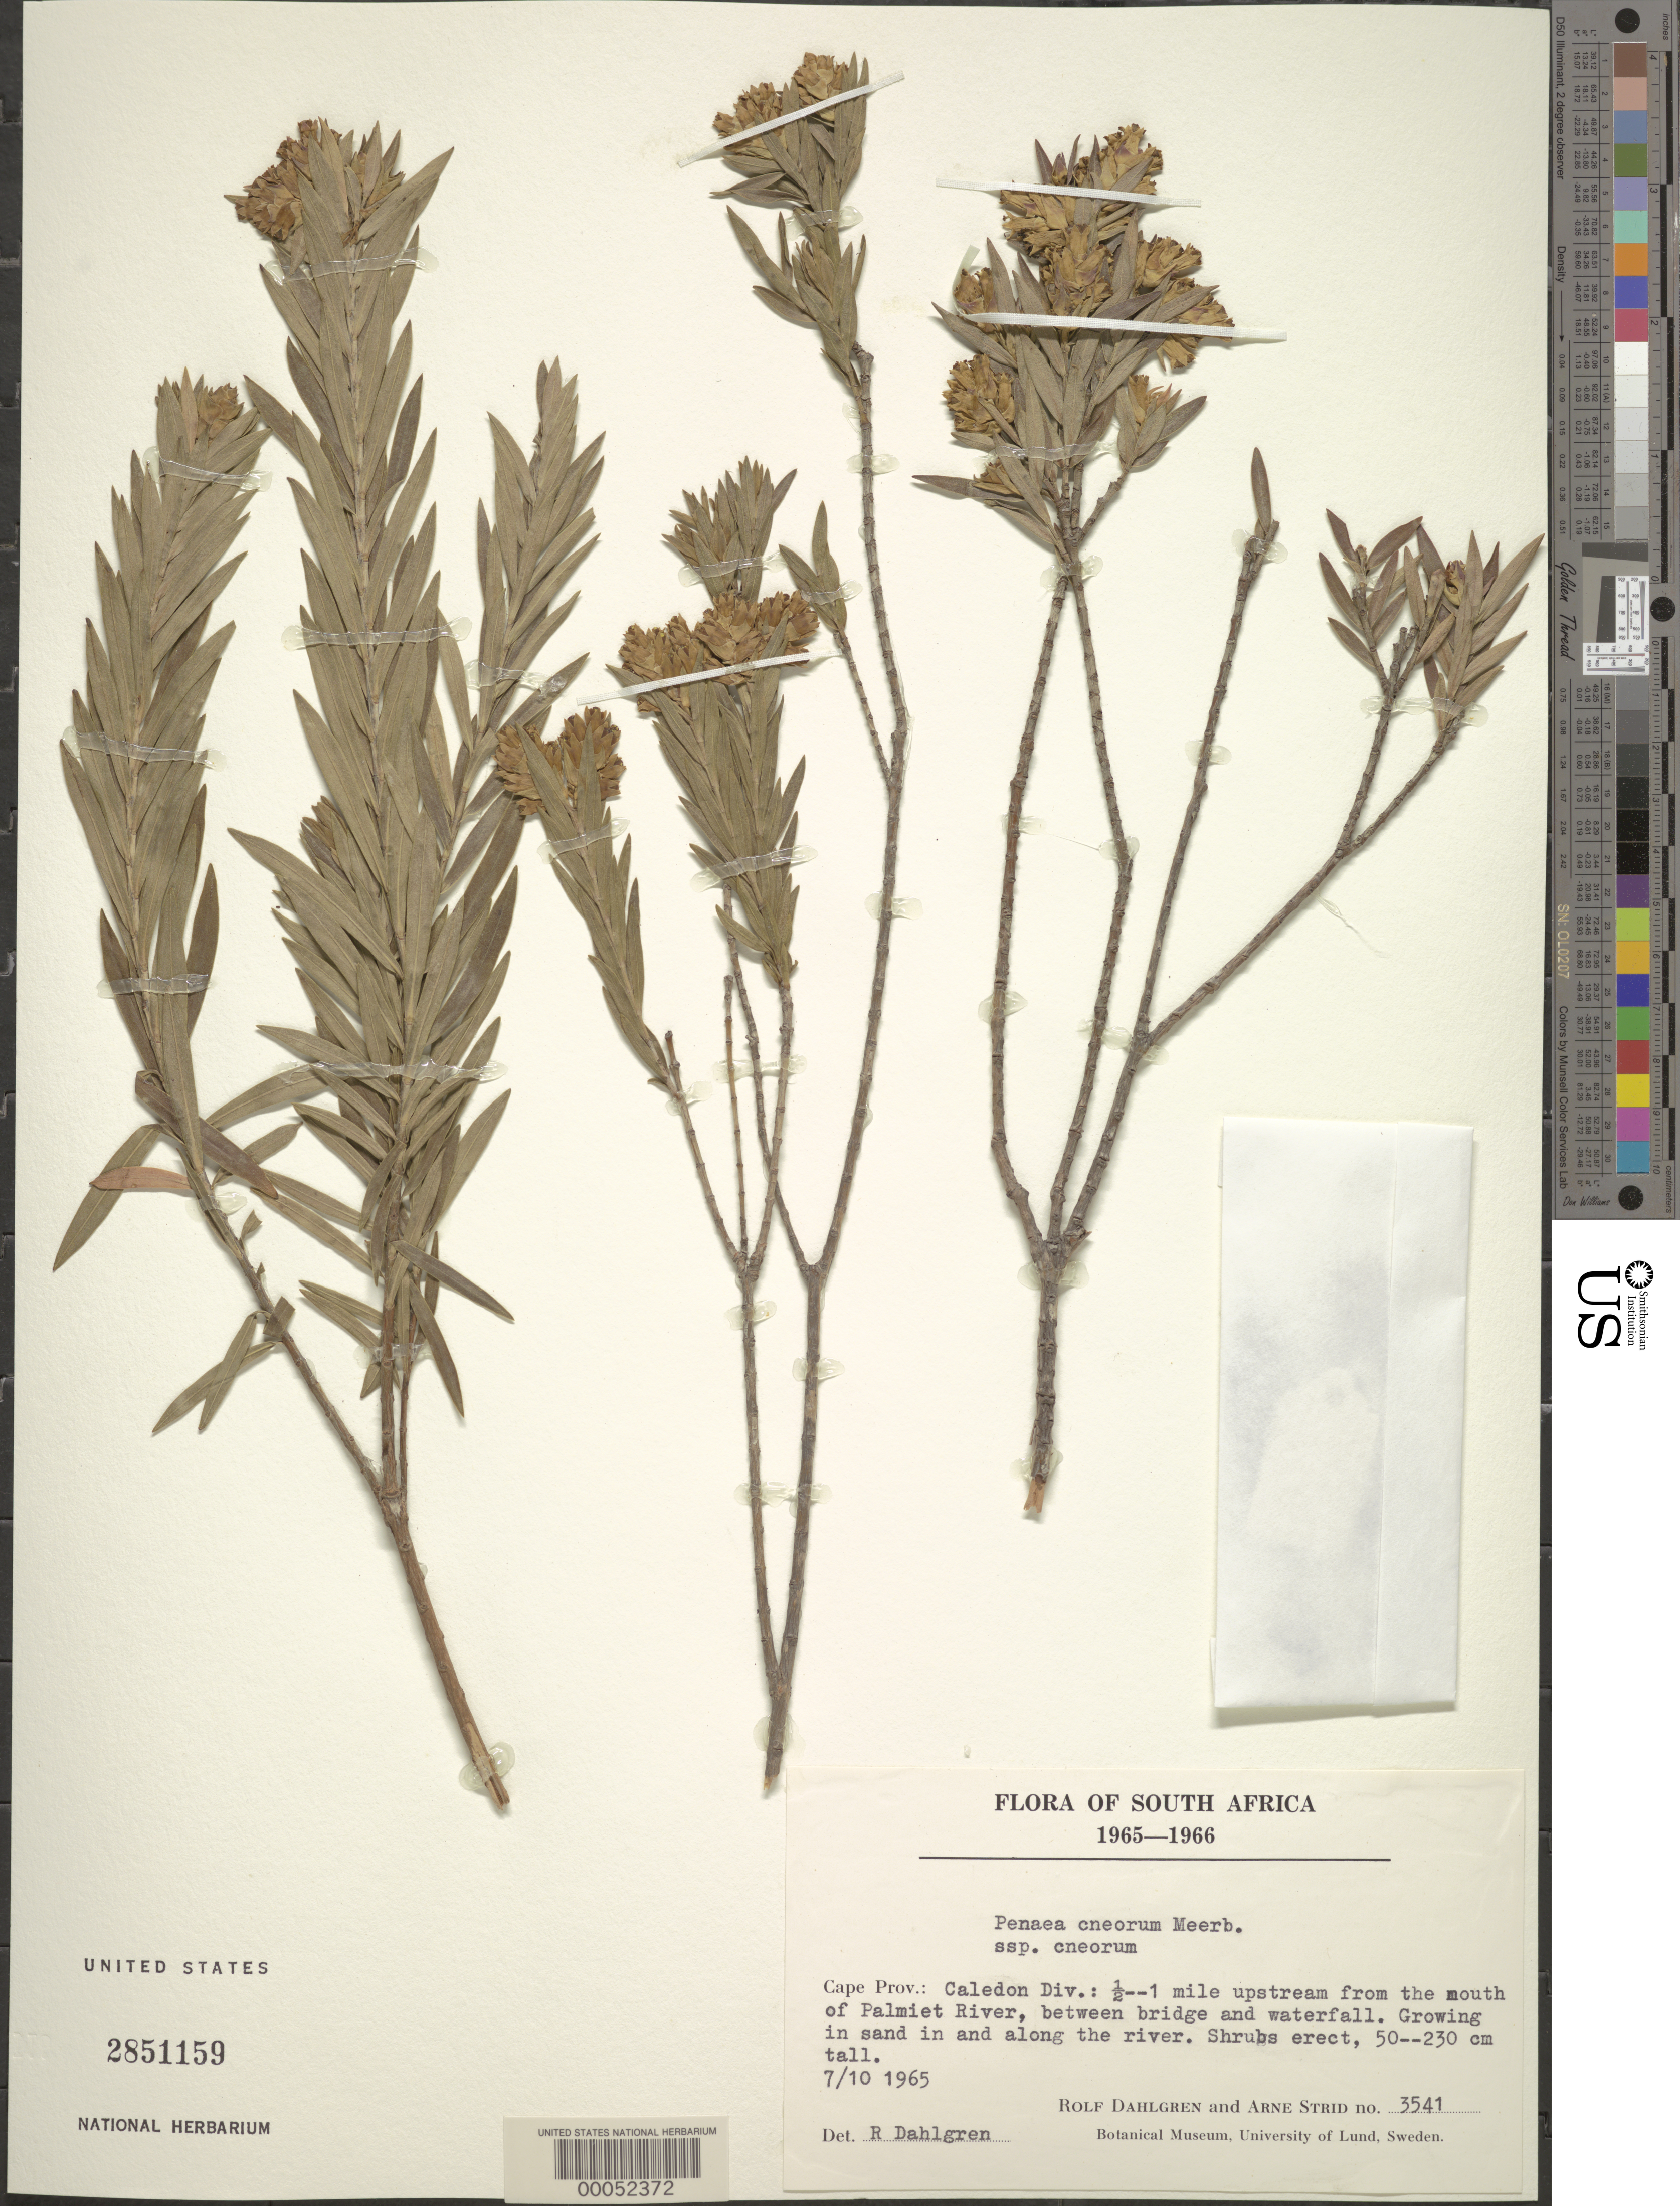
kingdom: Plantae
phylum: Tracheophyta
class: Magnoliopsida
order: Myrtales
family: Penaeaceae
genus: Penaea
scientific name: Penaea cneorum subsp. cneorum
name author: Meerb.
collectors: R. Dahlgren & A. Strid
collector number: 3541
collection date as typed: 07 Oct 1965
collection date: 1965-10-07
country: South Africa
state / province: Western Cape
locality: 0.5-1.0 mi upstream from mouth palmiet river between bridge and waterfall. Caledon Div.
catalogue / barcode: US 2851159